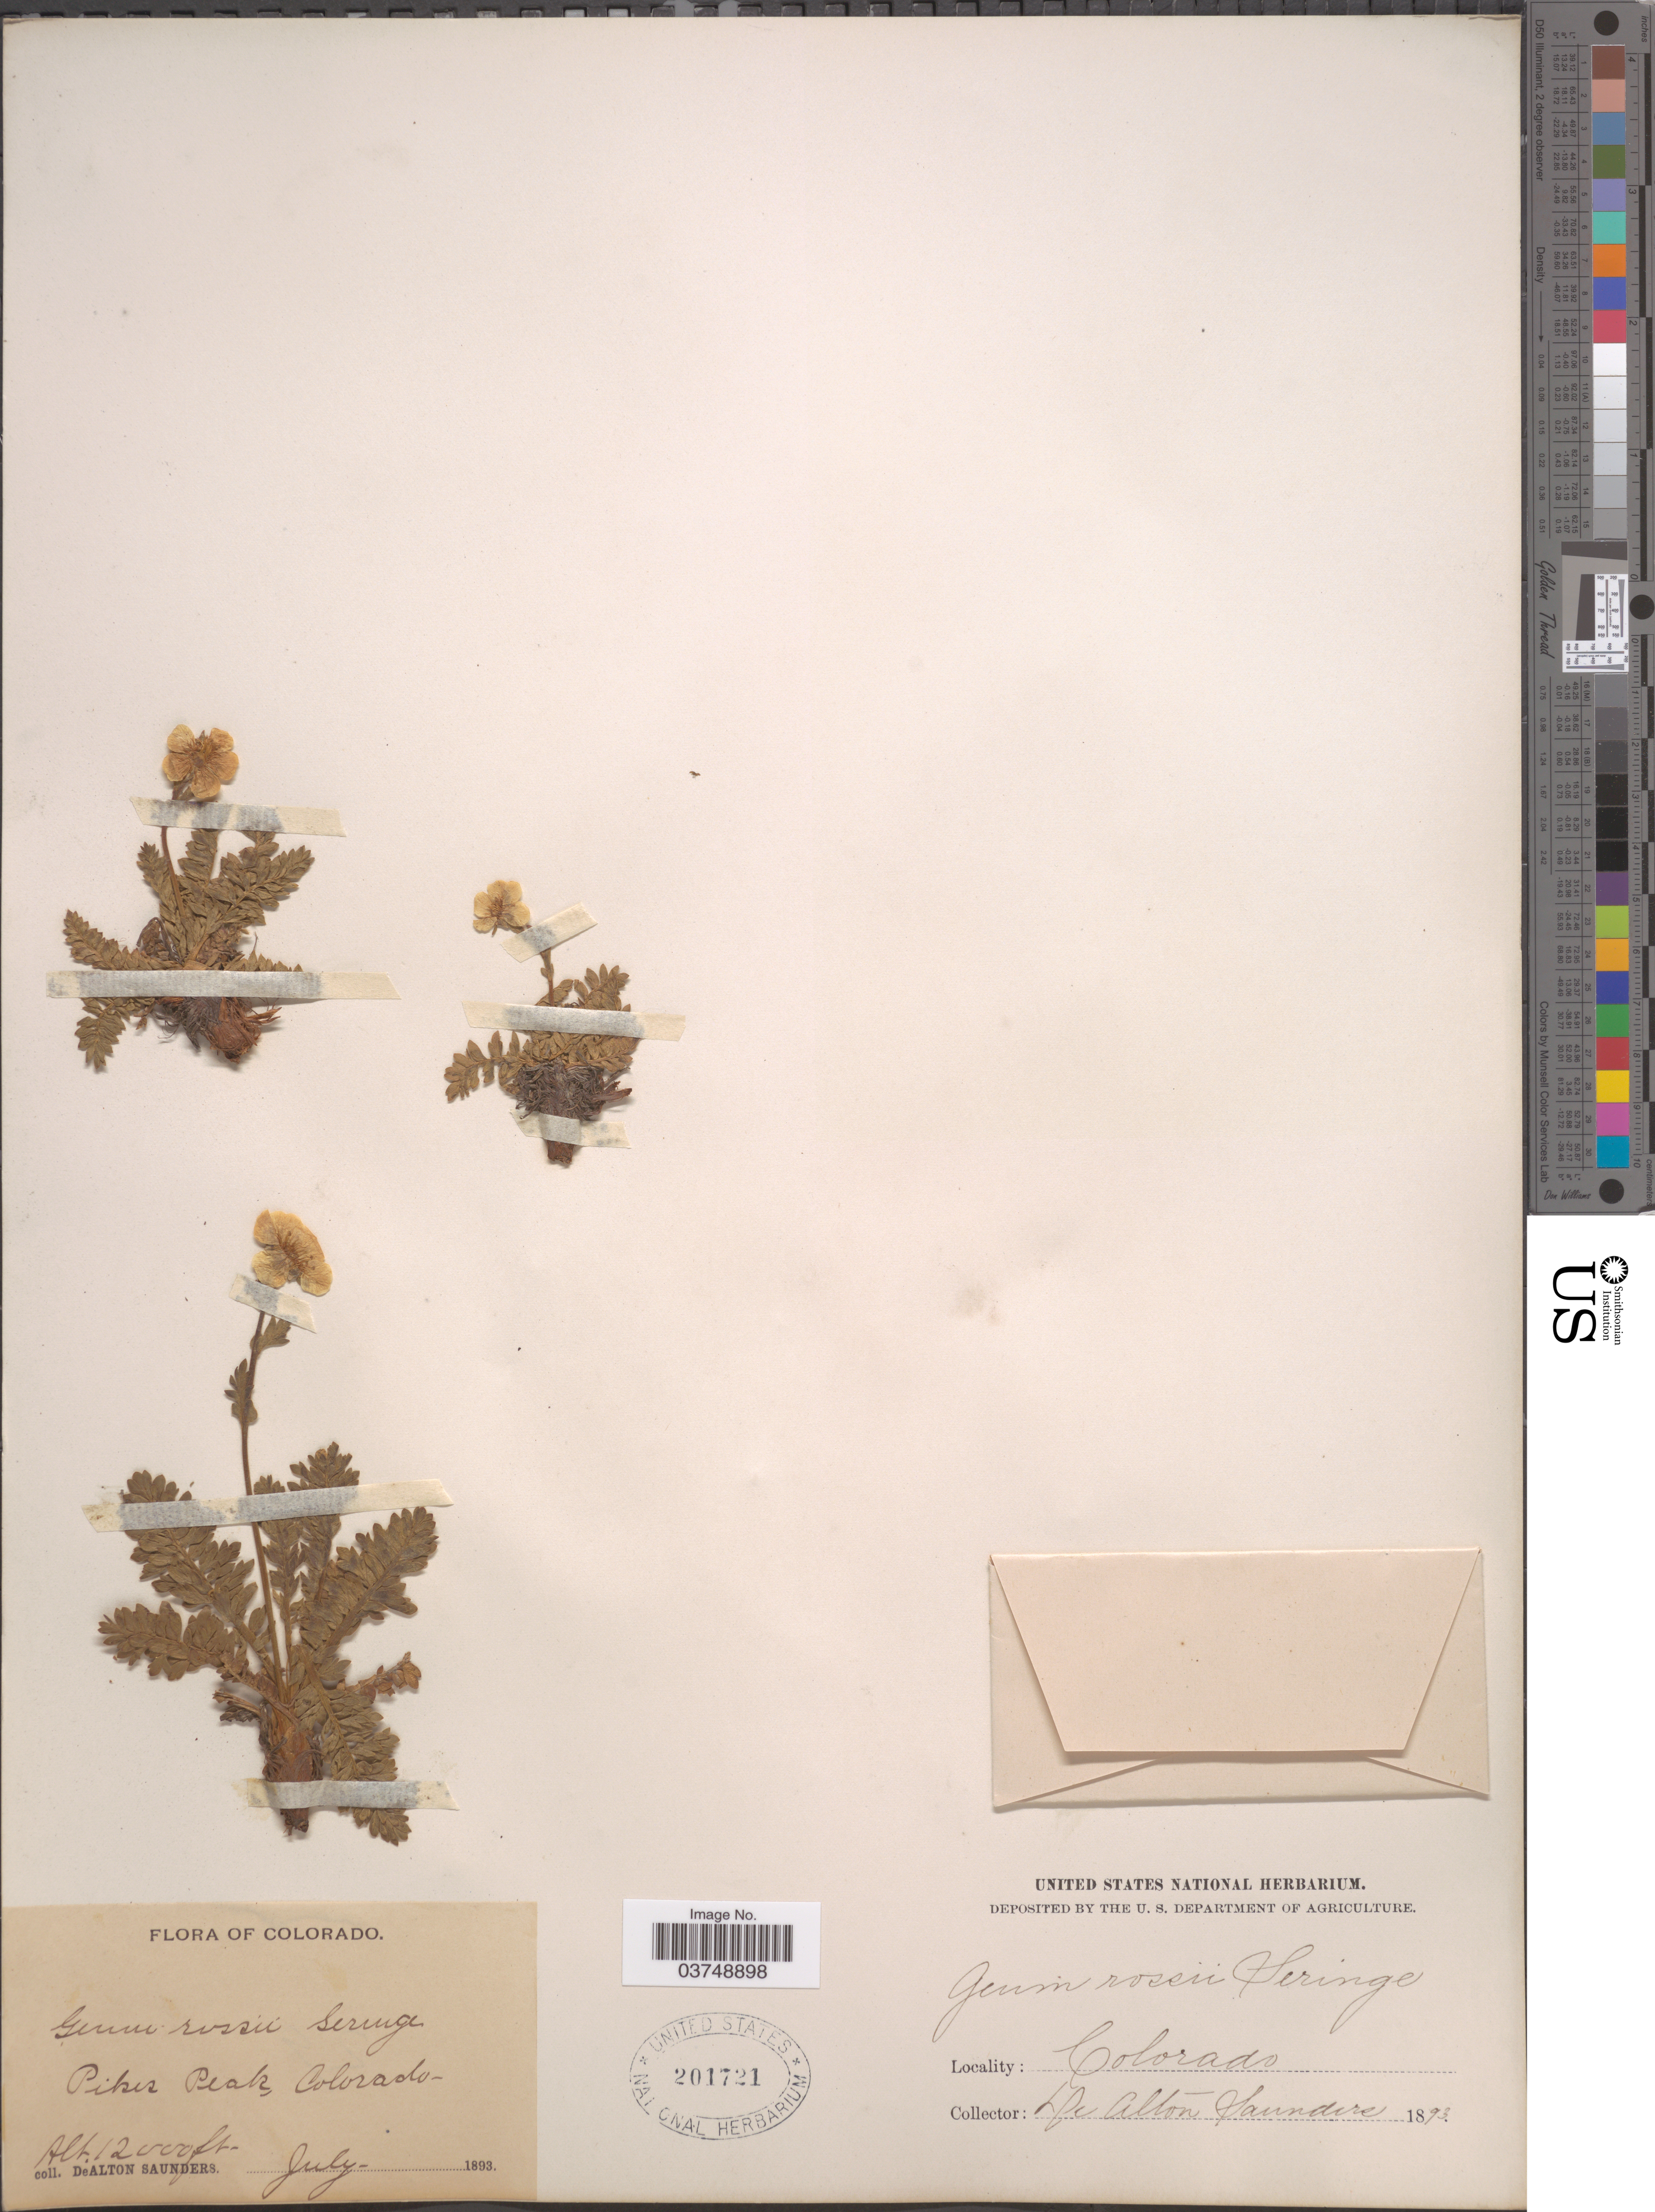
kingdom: Plantae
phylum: Tracheophyta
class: Magnoliopsida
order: Rosales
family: Rosaceae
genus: Geum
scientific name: Geum rossii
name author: (R. Br.) Ser.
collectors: D. A. Saunders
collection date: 1893-07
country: United States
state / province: Colorado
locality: Pikes Peak.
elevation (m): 3658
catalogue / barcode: US 201721